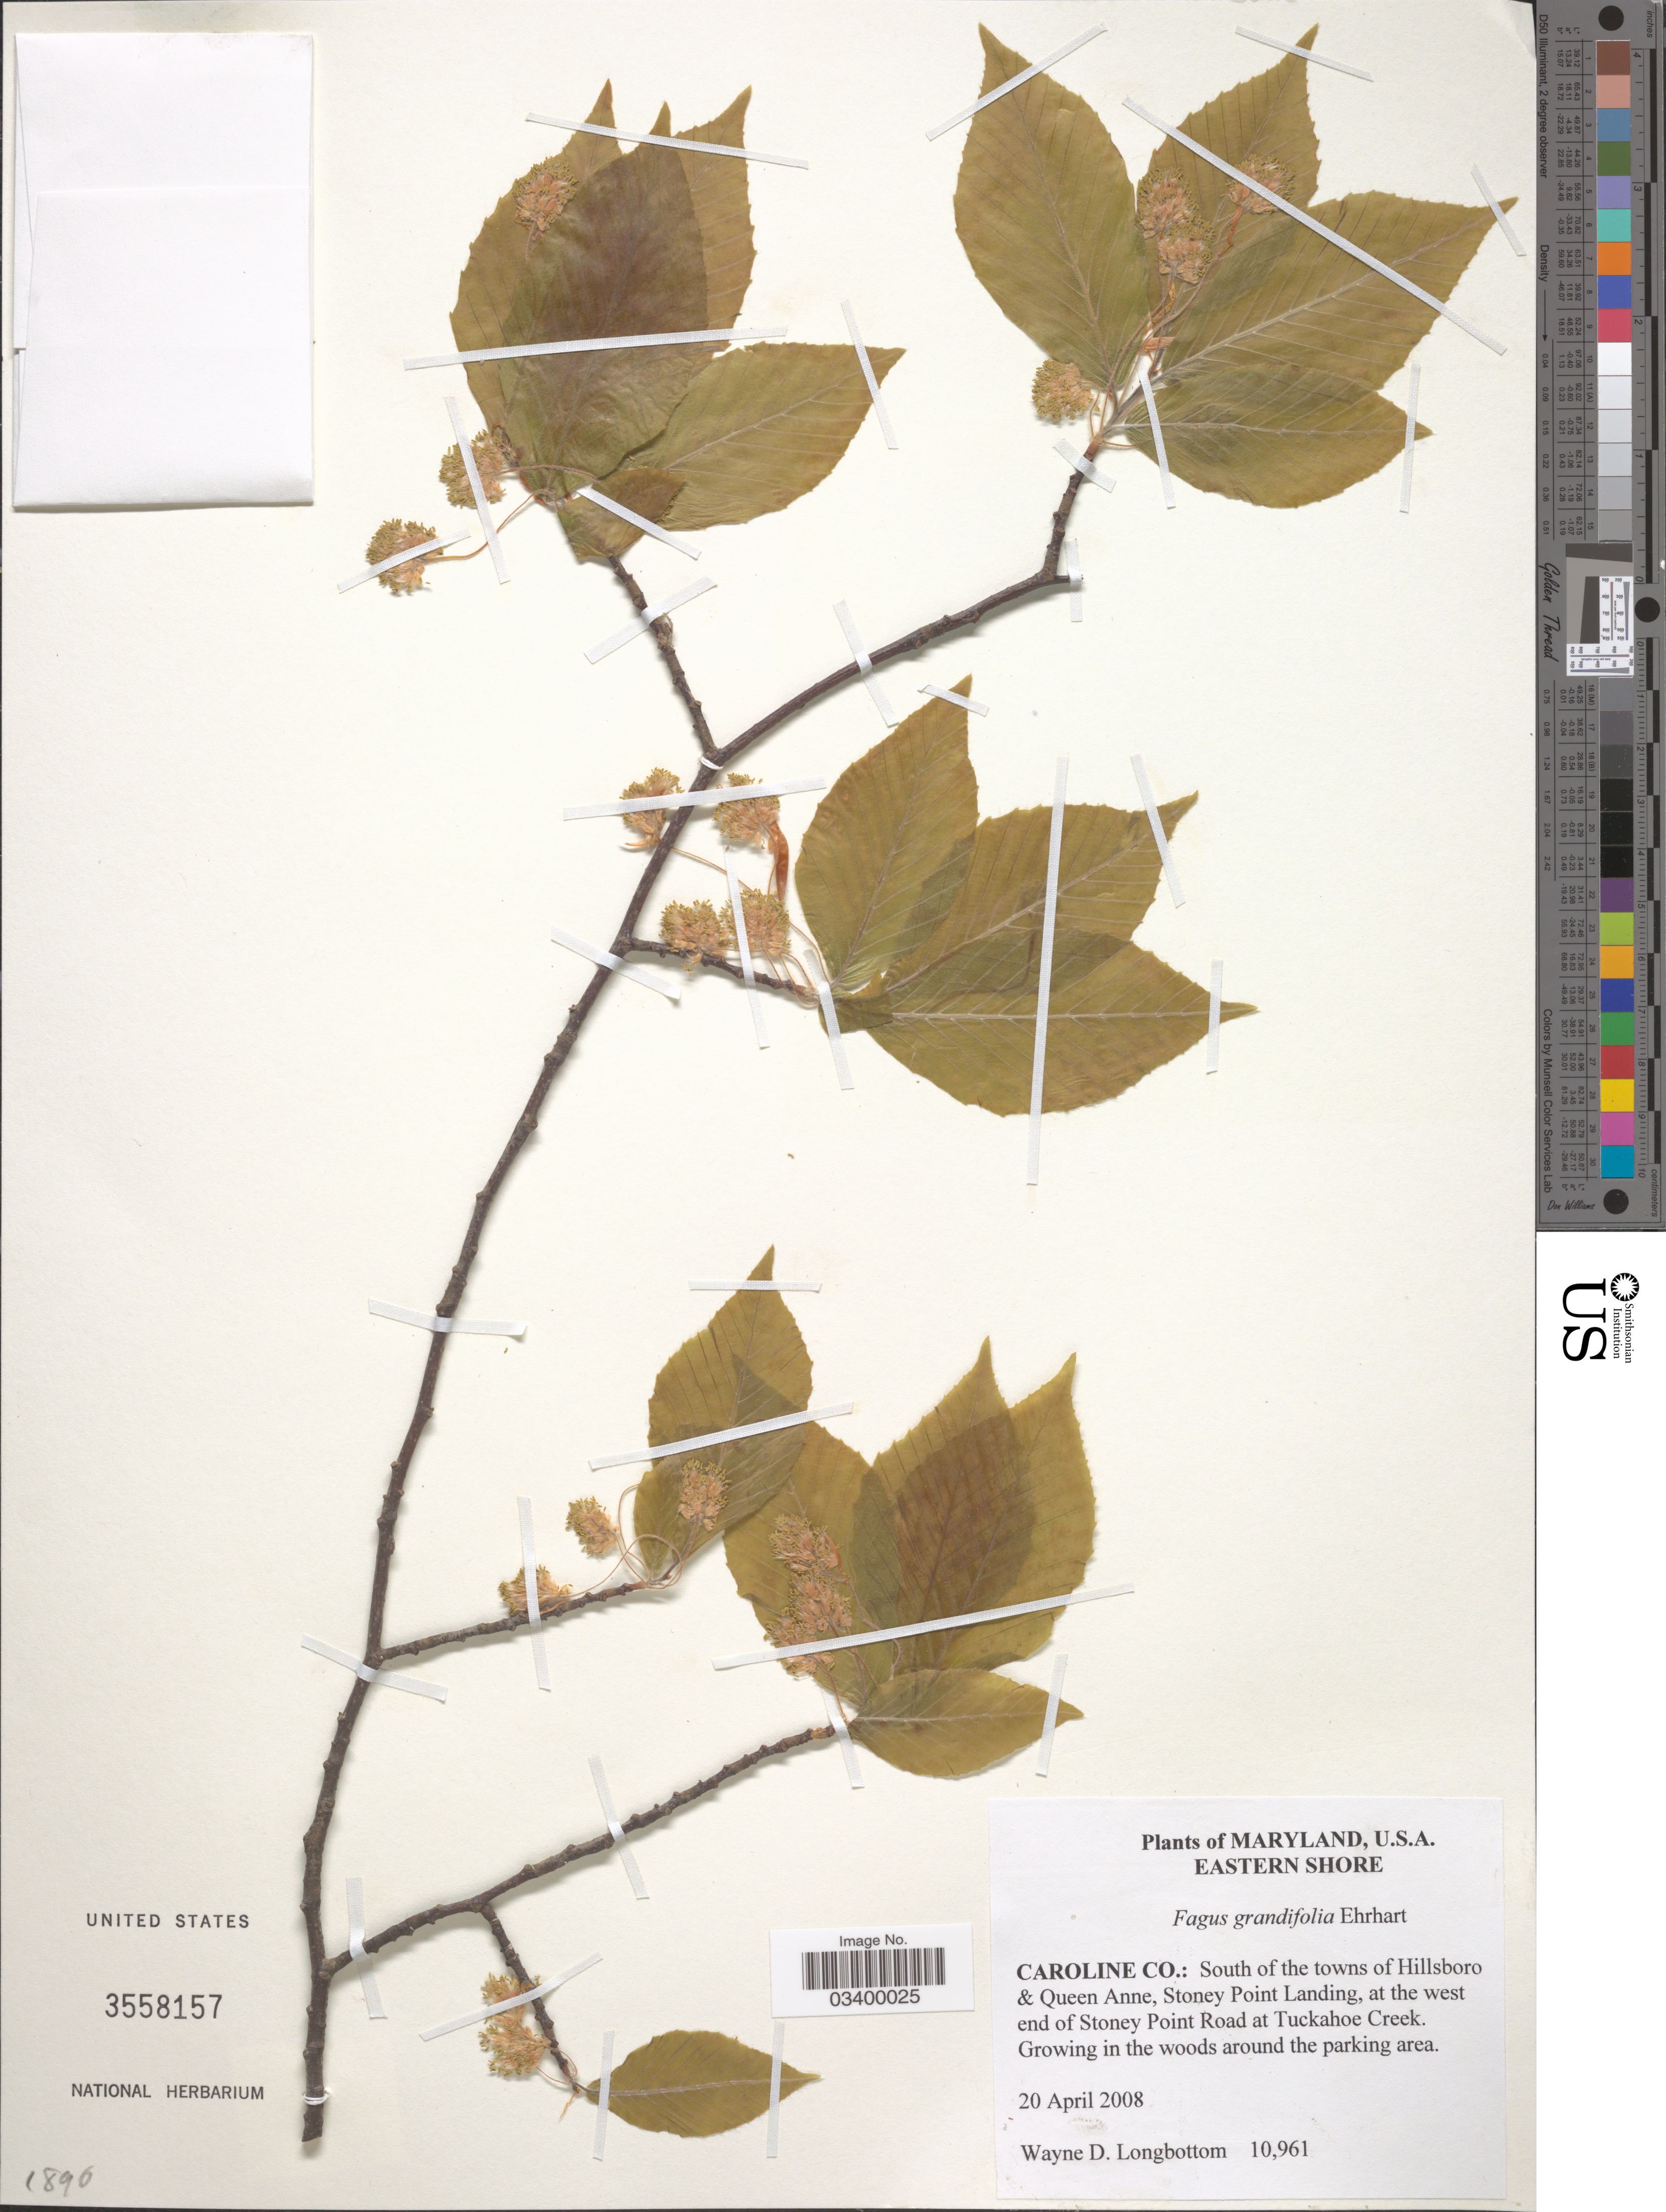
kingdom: Plantae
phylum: Tracheophyta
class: Magnoliopsida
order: Fagales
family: Fagaceae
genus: Fagus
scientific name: Fagus grandifolia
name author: Ehrh.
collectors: W. D. Longbottom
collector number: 10961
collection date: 2008-04-20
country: United States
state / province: Maryland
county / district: Caroline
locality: Eastern Shore. Caroline Co.: South of the towns of Hillsboro & Queen Anne, Stoney Point Landing, at the west end of Stoney Point Road at Tuckahoe Creek.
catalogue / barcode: US 3558157